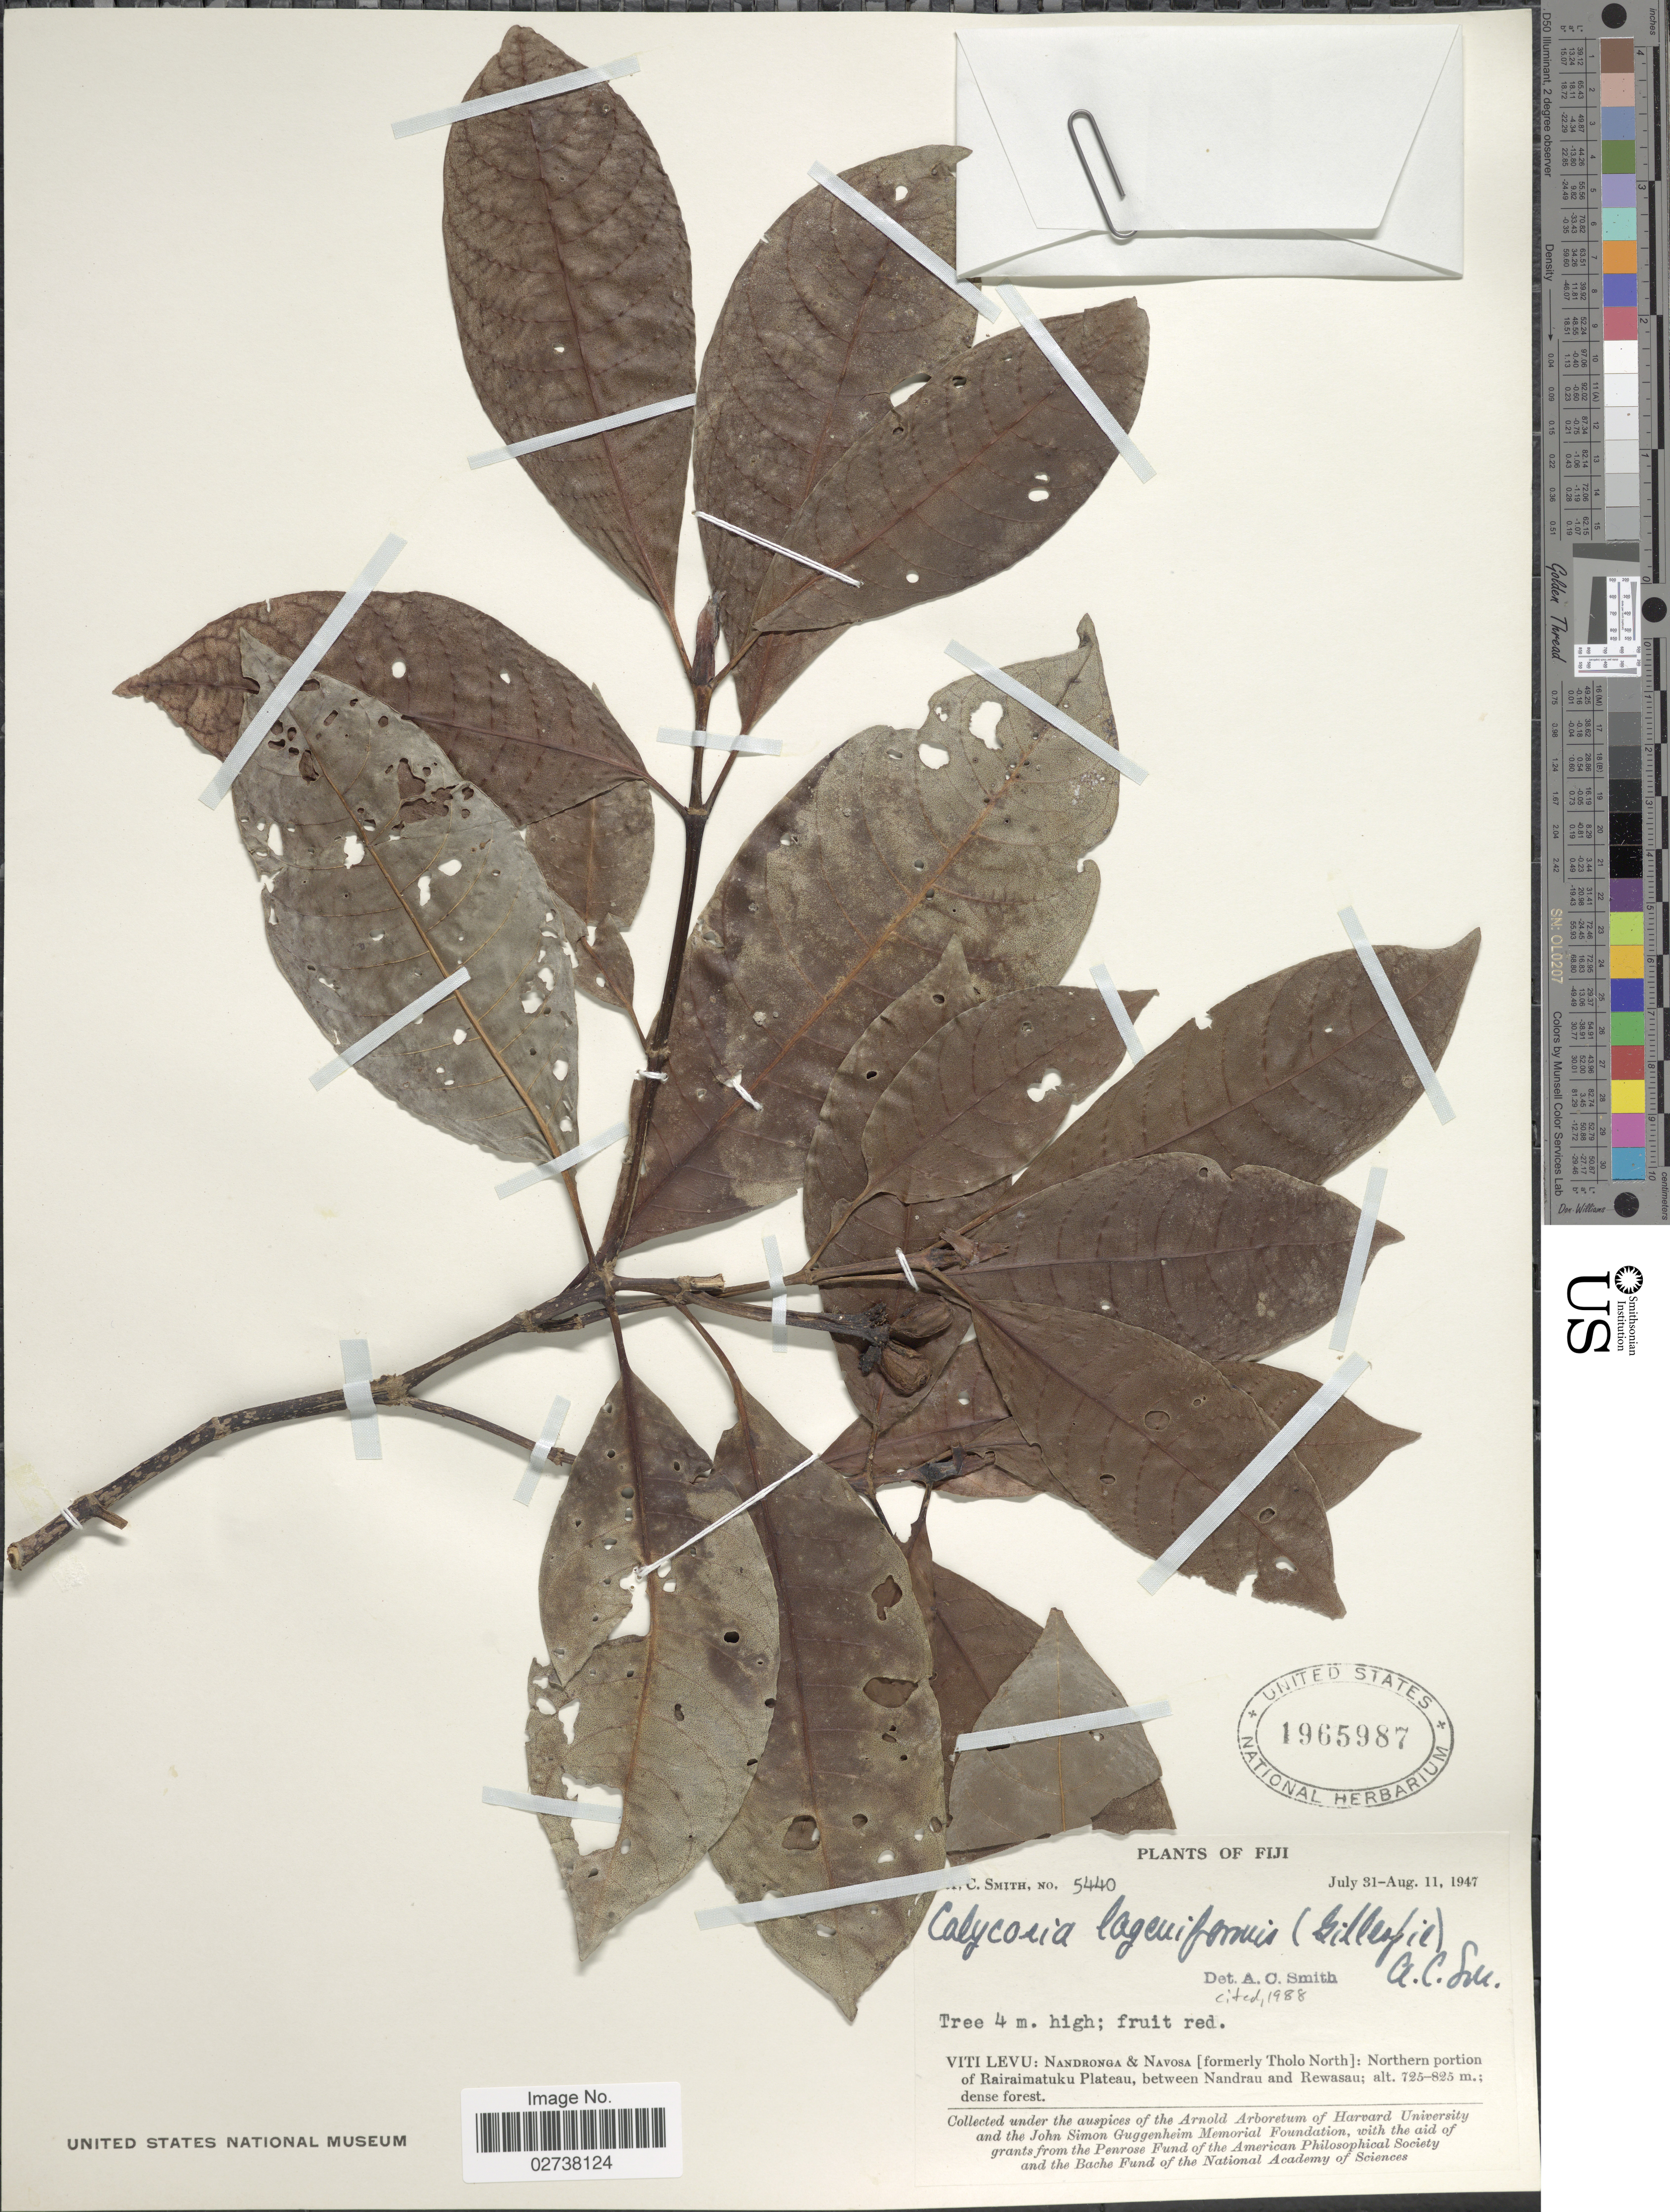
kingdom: Plantae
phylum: Tracheophyta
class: Magnoliopsida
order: Gentianales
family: Rubiaceae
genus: Calycosia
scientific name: Calycosia lageniformis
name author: (Gillespie) A.C. Sm.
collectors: A. C. Smith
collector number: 5440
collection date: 1947-07-31/1947-08-11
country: Fiji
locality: Viti Levu: Nandronga & Navosa (formerly Tholo North): Northern portion of Rairaimatuku Plateau, between Nandrau and Rewasau; dense forest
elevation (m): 725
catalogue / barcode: US 1965978